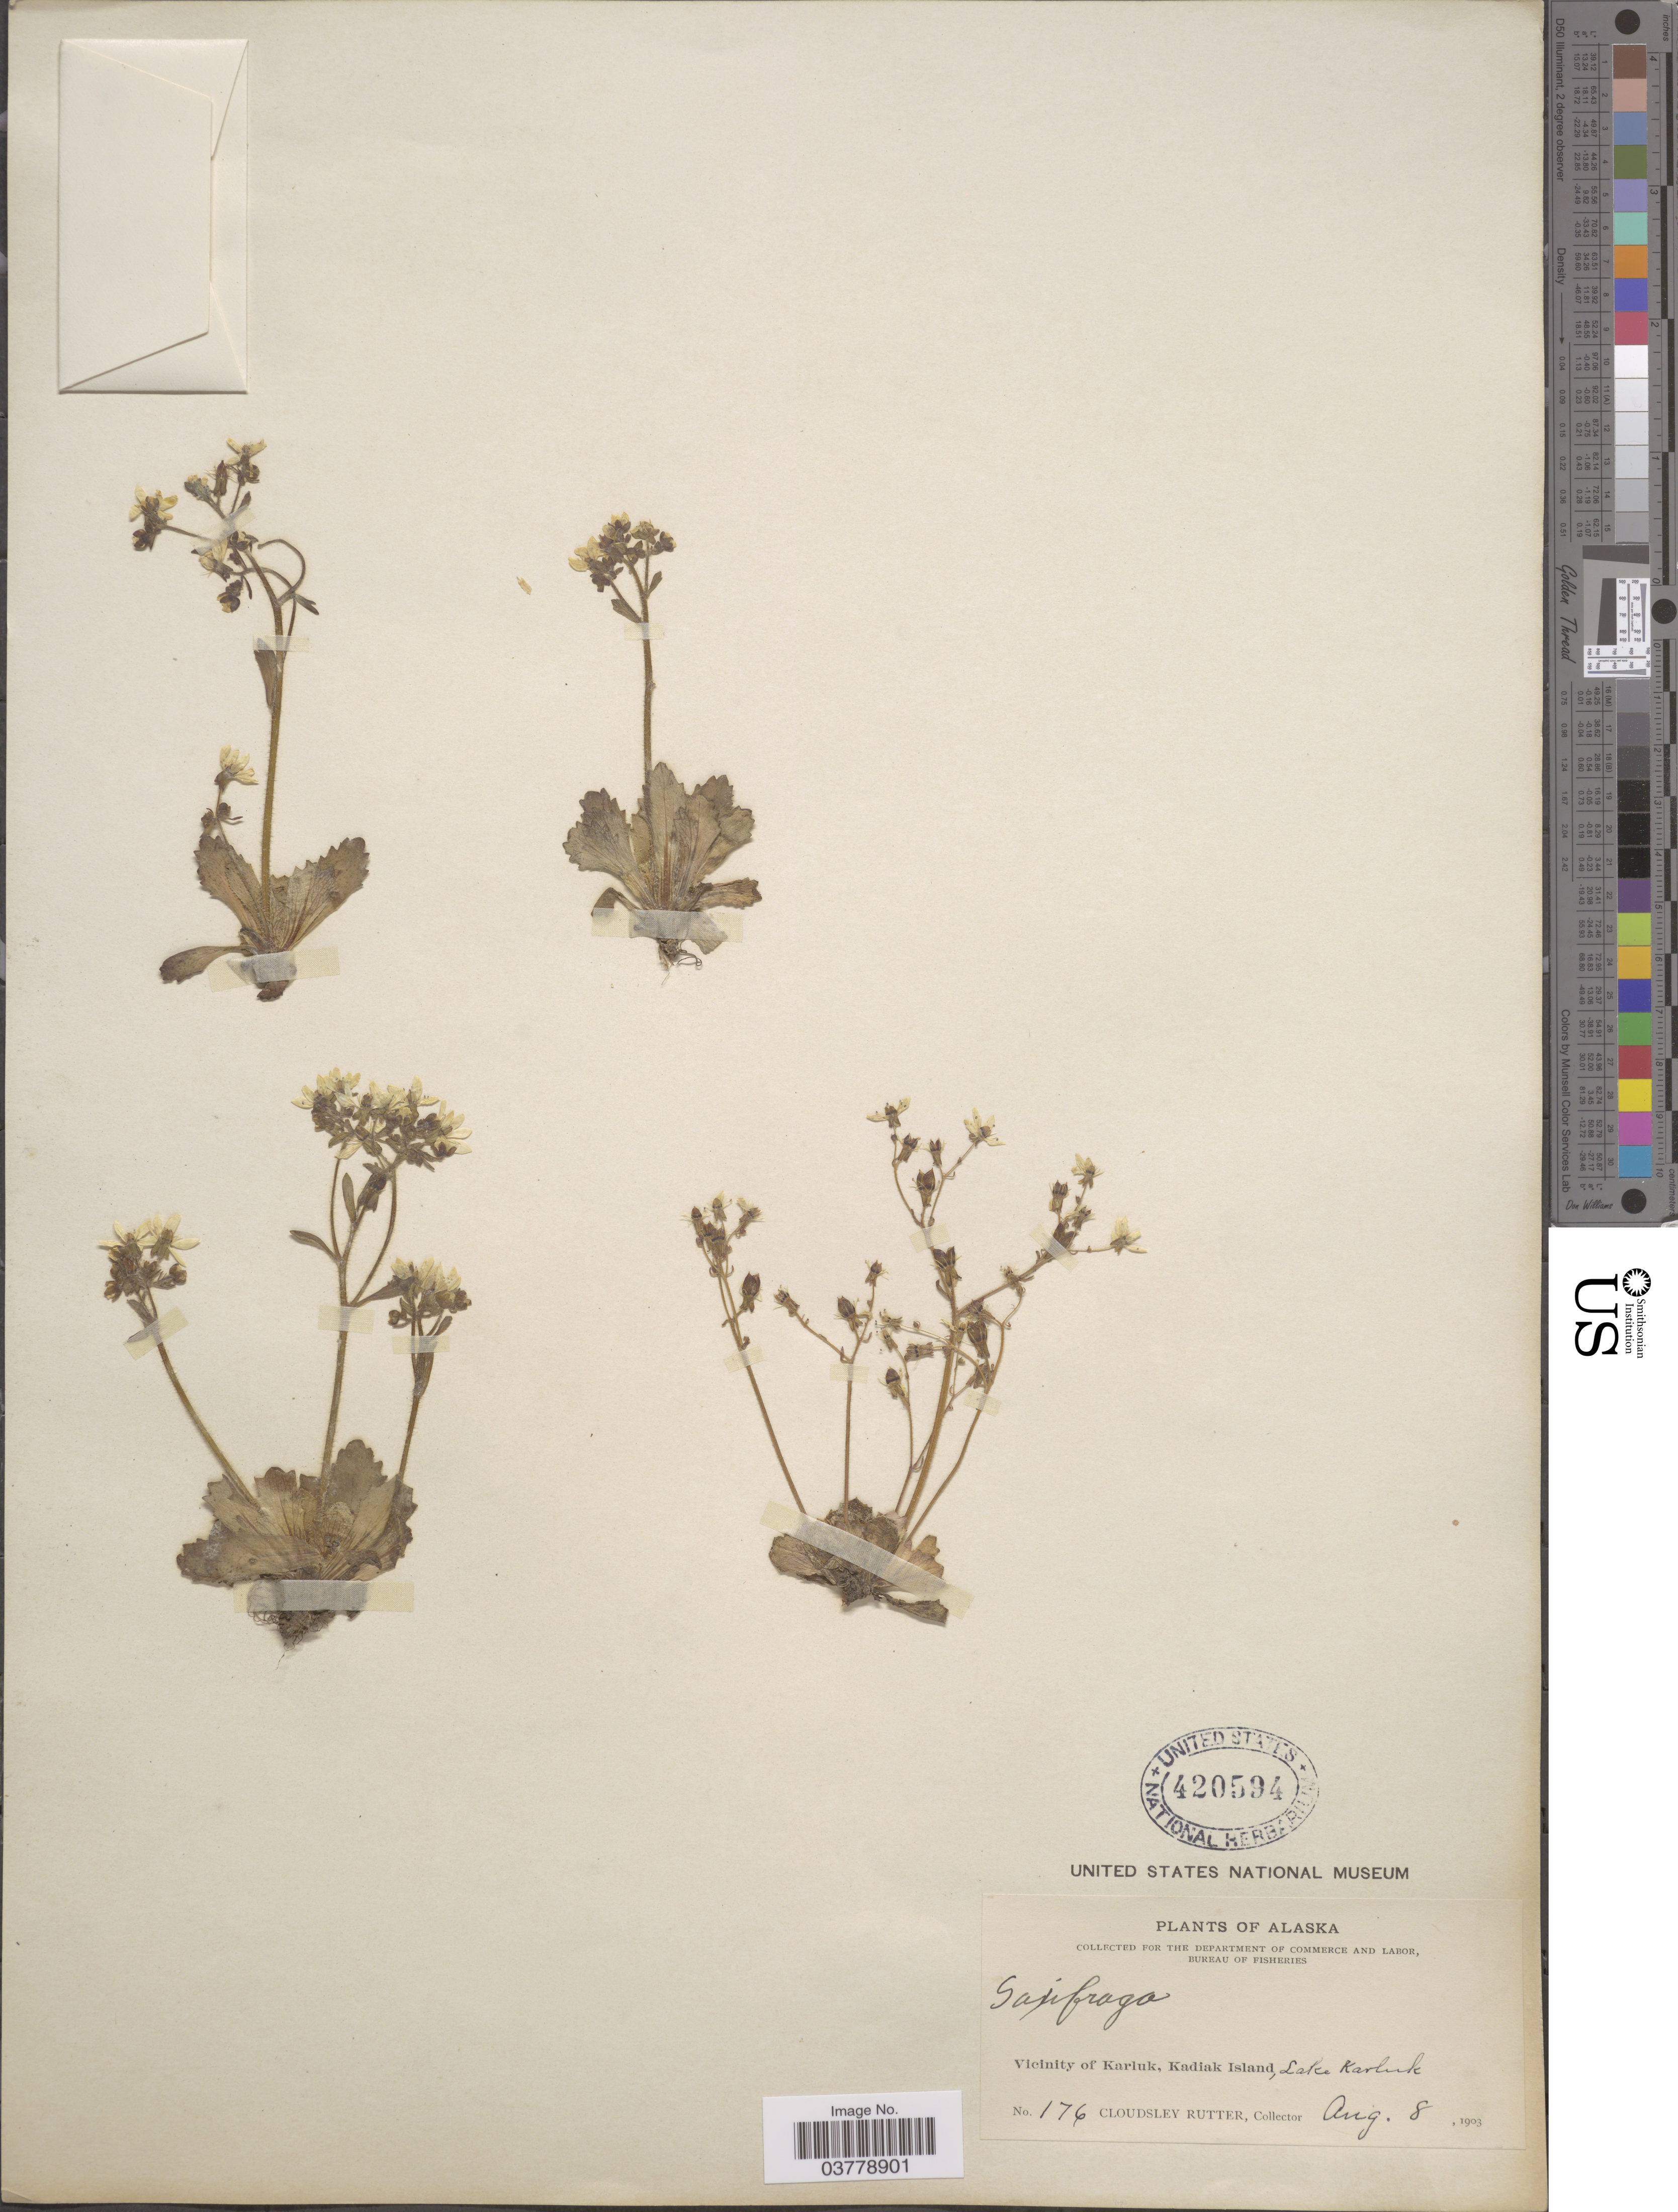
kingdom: Plantae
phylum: Tracheophyta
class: Magnoliopsida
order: Saxifragales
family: Saxifragaceae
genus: Micranthes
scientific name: Micranthes sp.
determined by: Strong, Mark T., (BOT), Smithsonian Institution - National Museum of Natural History (UNITED STATES)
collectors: C. Rutter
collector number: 176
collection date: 1903-08-08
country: United States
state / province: Alaska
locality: Vicinity of Karluk, Kadiak Island, Lake Karluk.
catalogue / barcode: US 420594